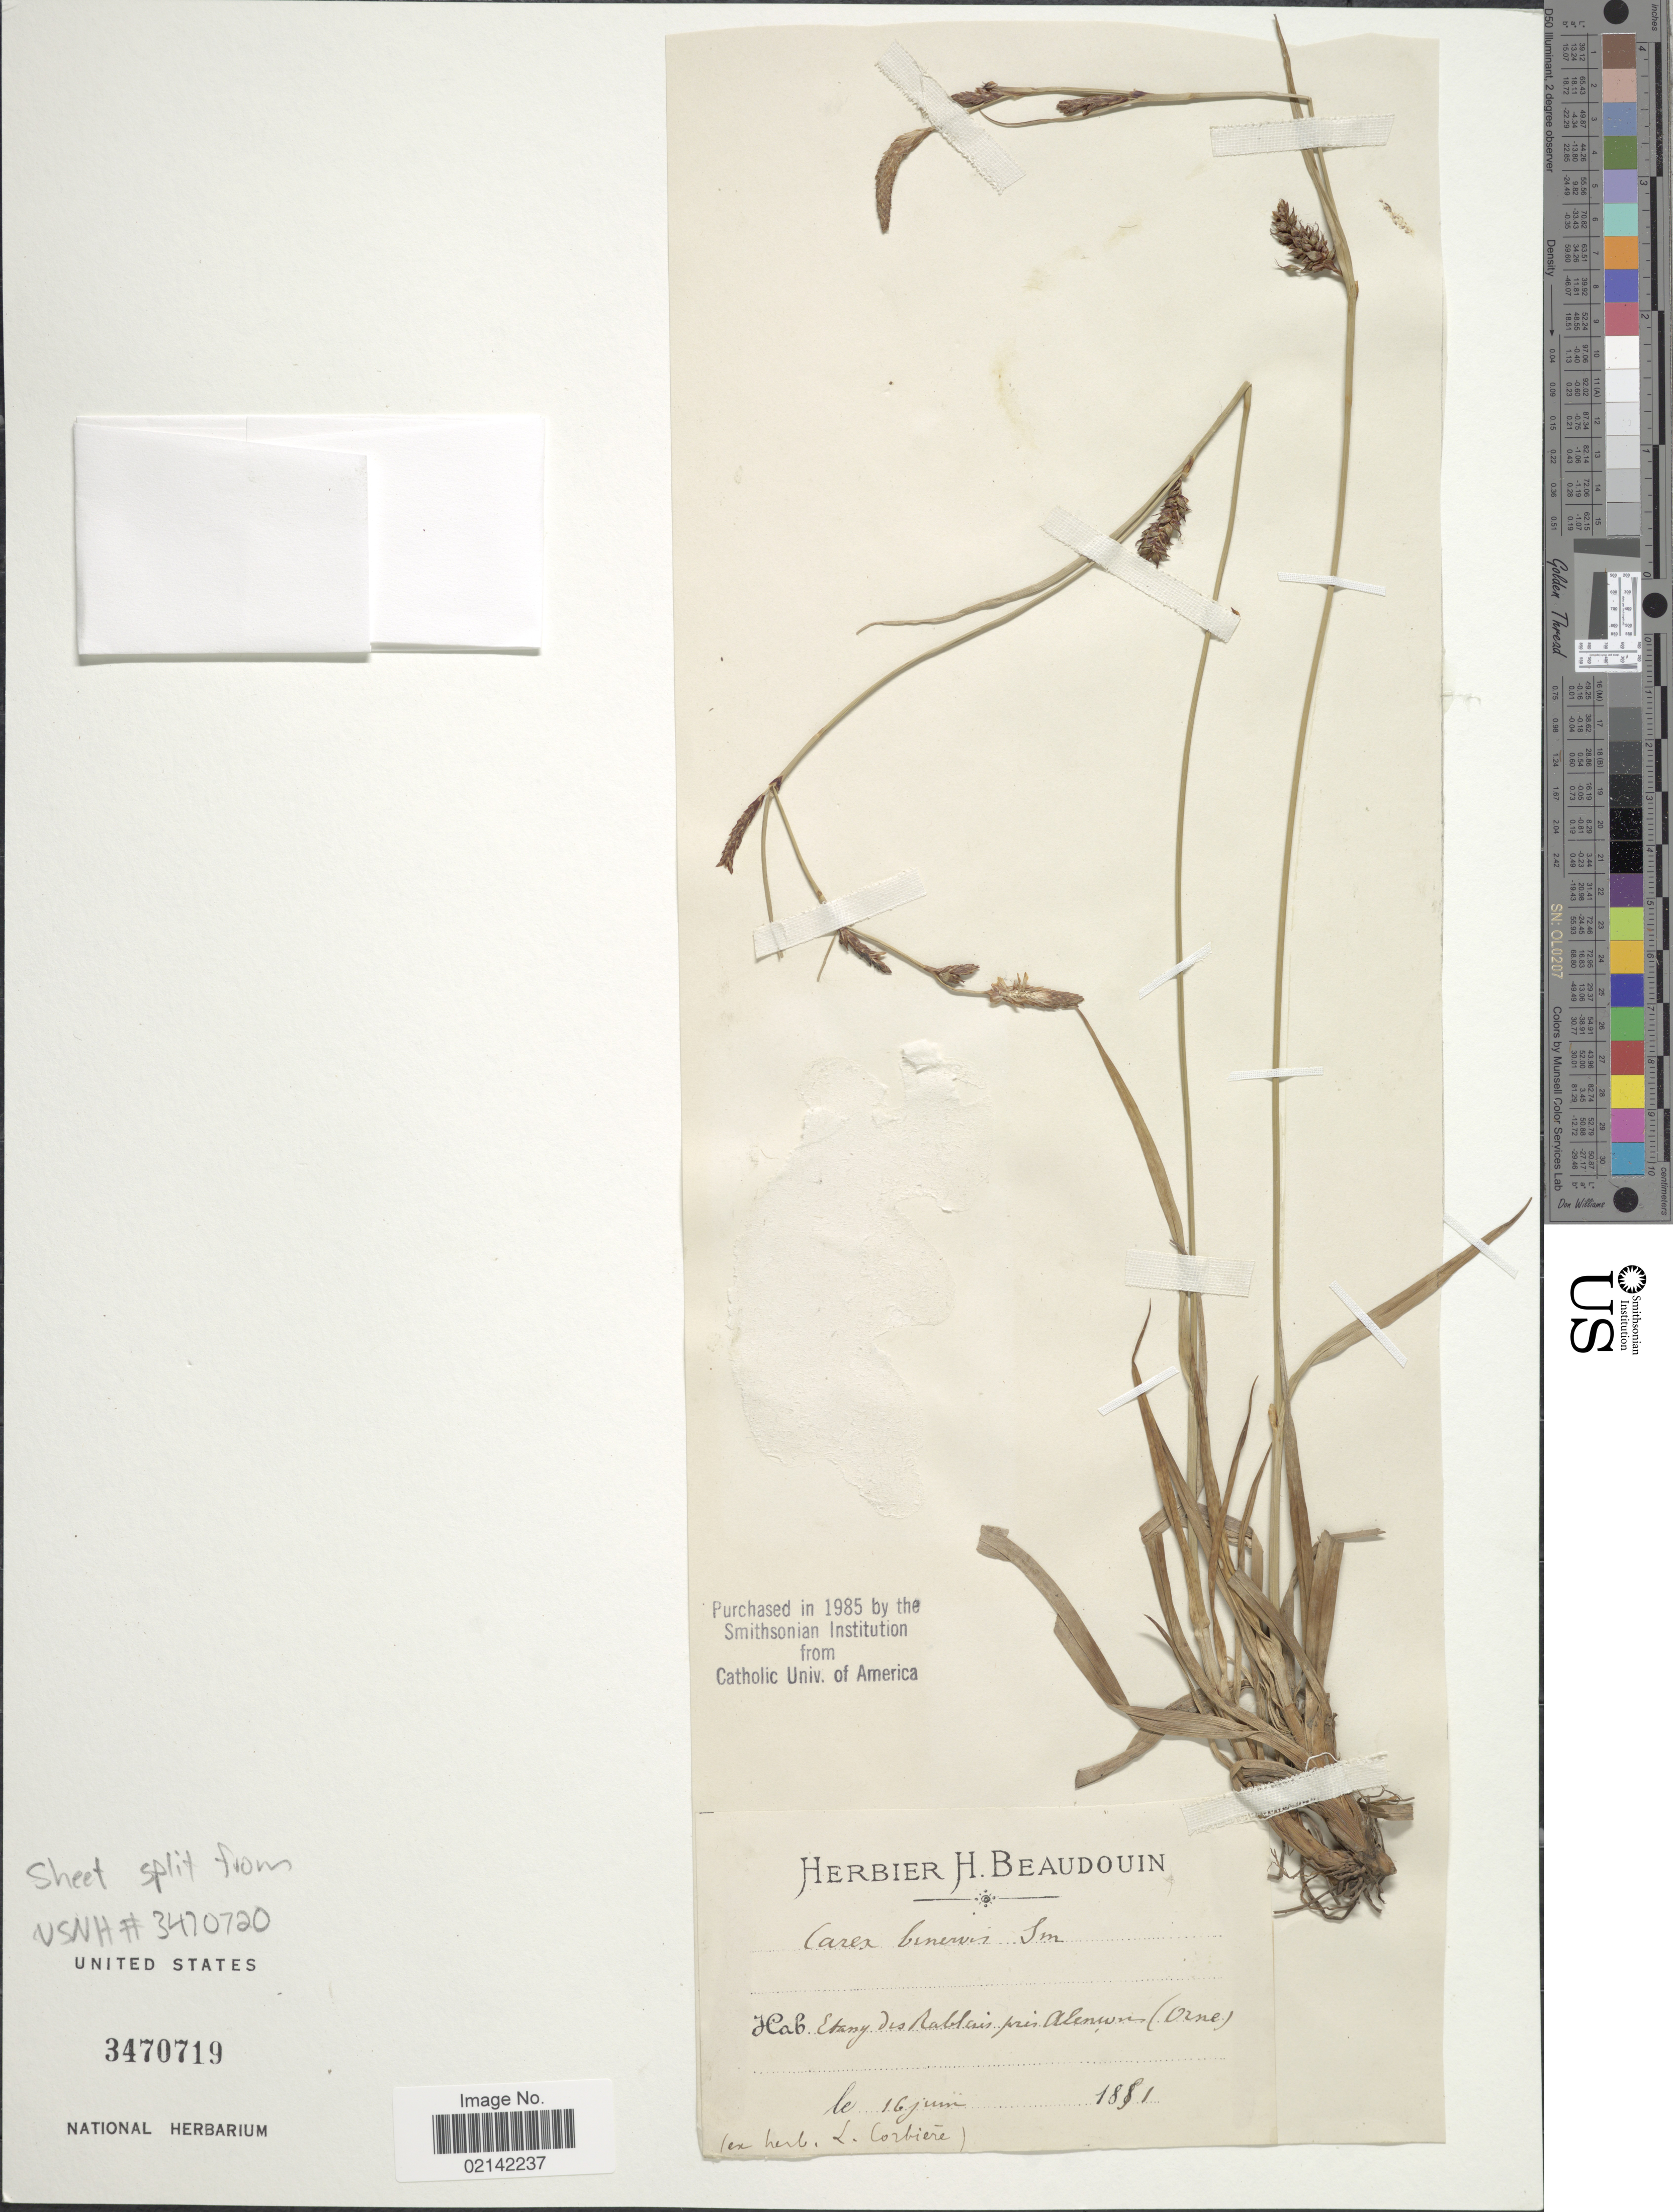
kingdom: Plantae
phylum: Tracheophyta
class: Liliopsida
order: Poales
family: Cyperaceae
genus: Carex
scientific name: Carex binervis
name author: Sm.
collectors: Ex Herb. L. Corbiere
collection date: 1881-06-16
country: France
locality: Etang des Rablais pres Alenwns (Orne) [interpreted]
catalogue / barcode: US 3470719